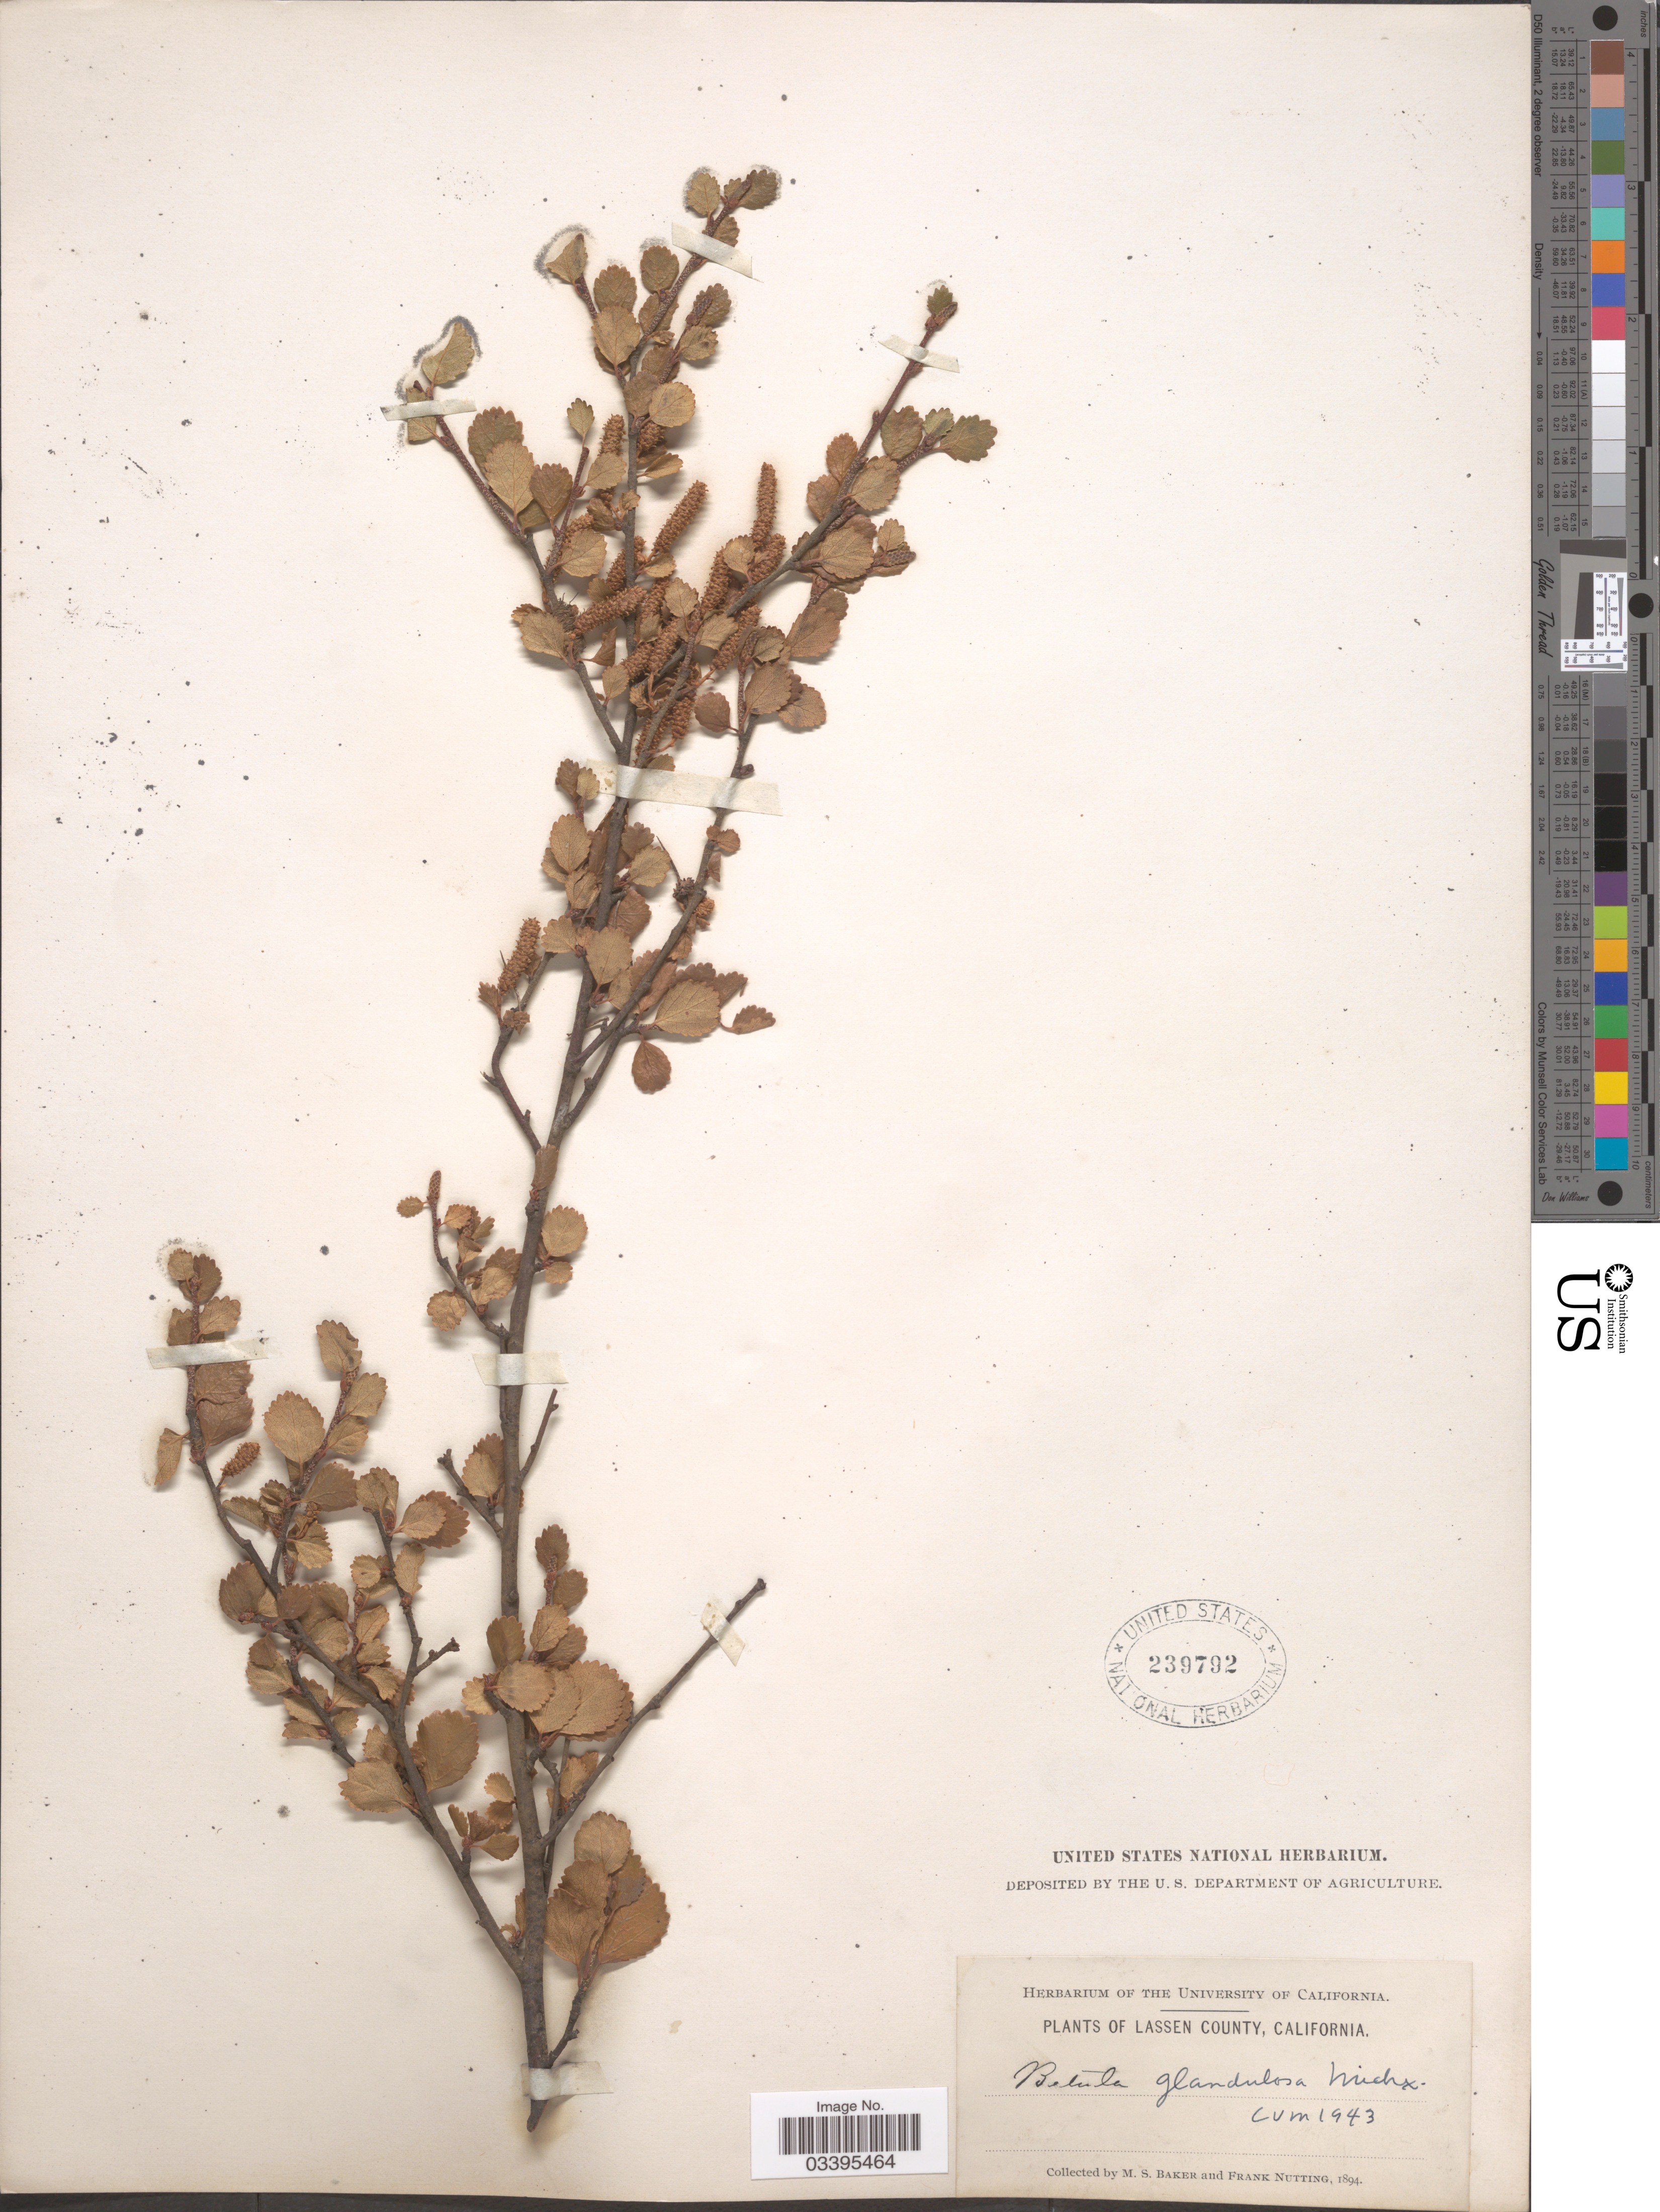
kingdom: Plantae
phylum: Tracheophyta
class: Magnoliopsida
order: Fagales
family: Betulaceae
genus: Betula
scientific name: Betula glandulosa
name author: Michx.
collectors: M. S. Baker & F. Nutting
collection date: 1894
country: United States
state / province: California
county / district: Lassen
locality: Lassen County.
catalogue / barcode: US 239792